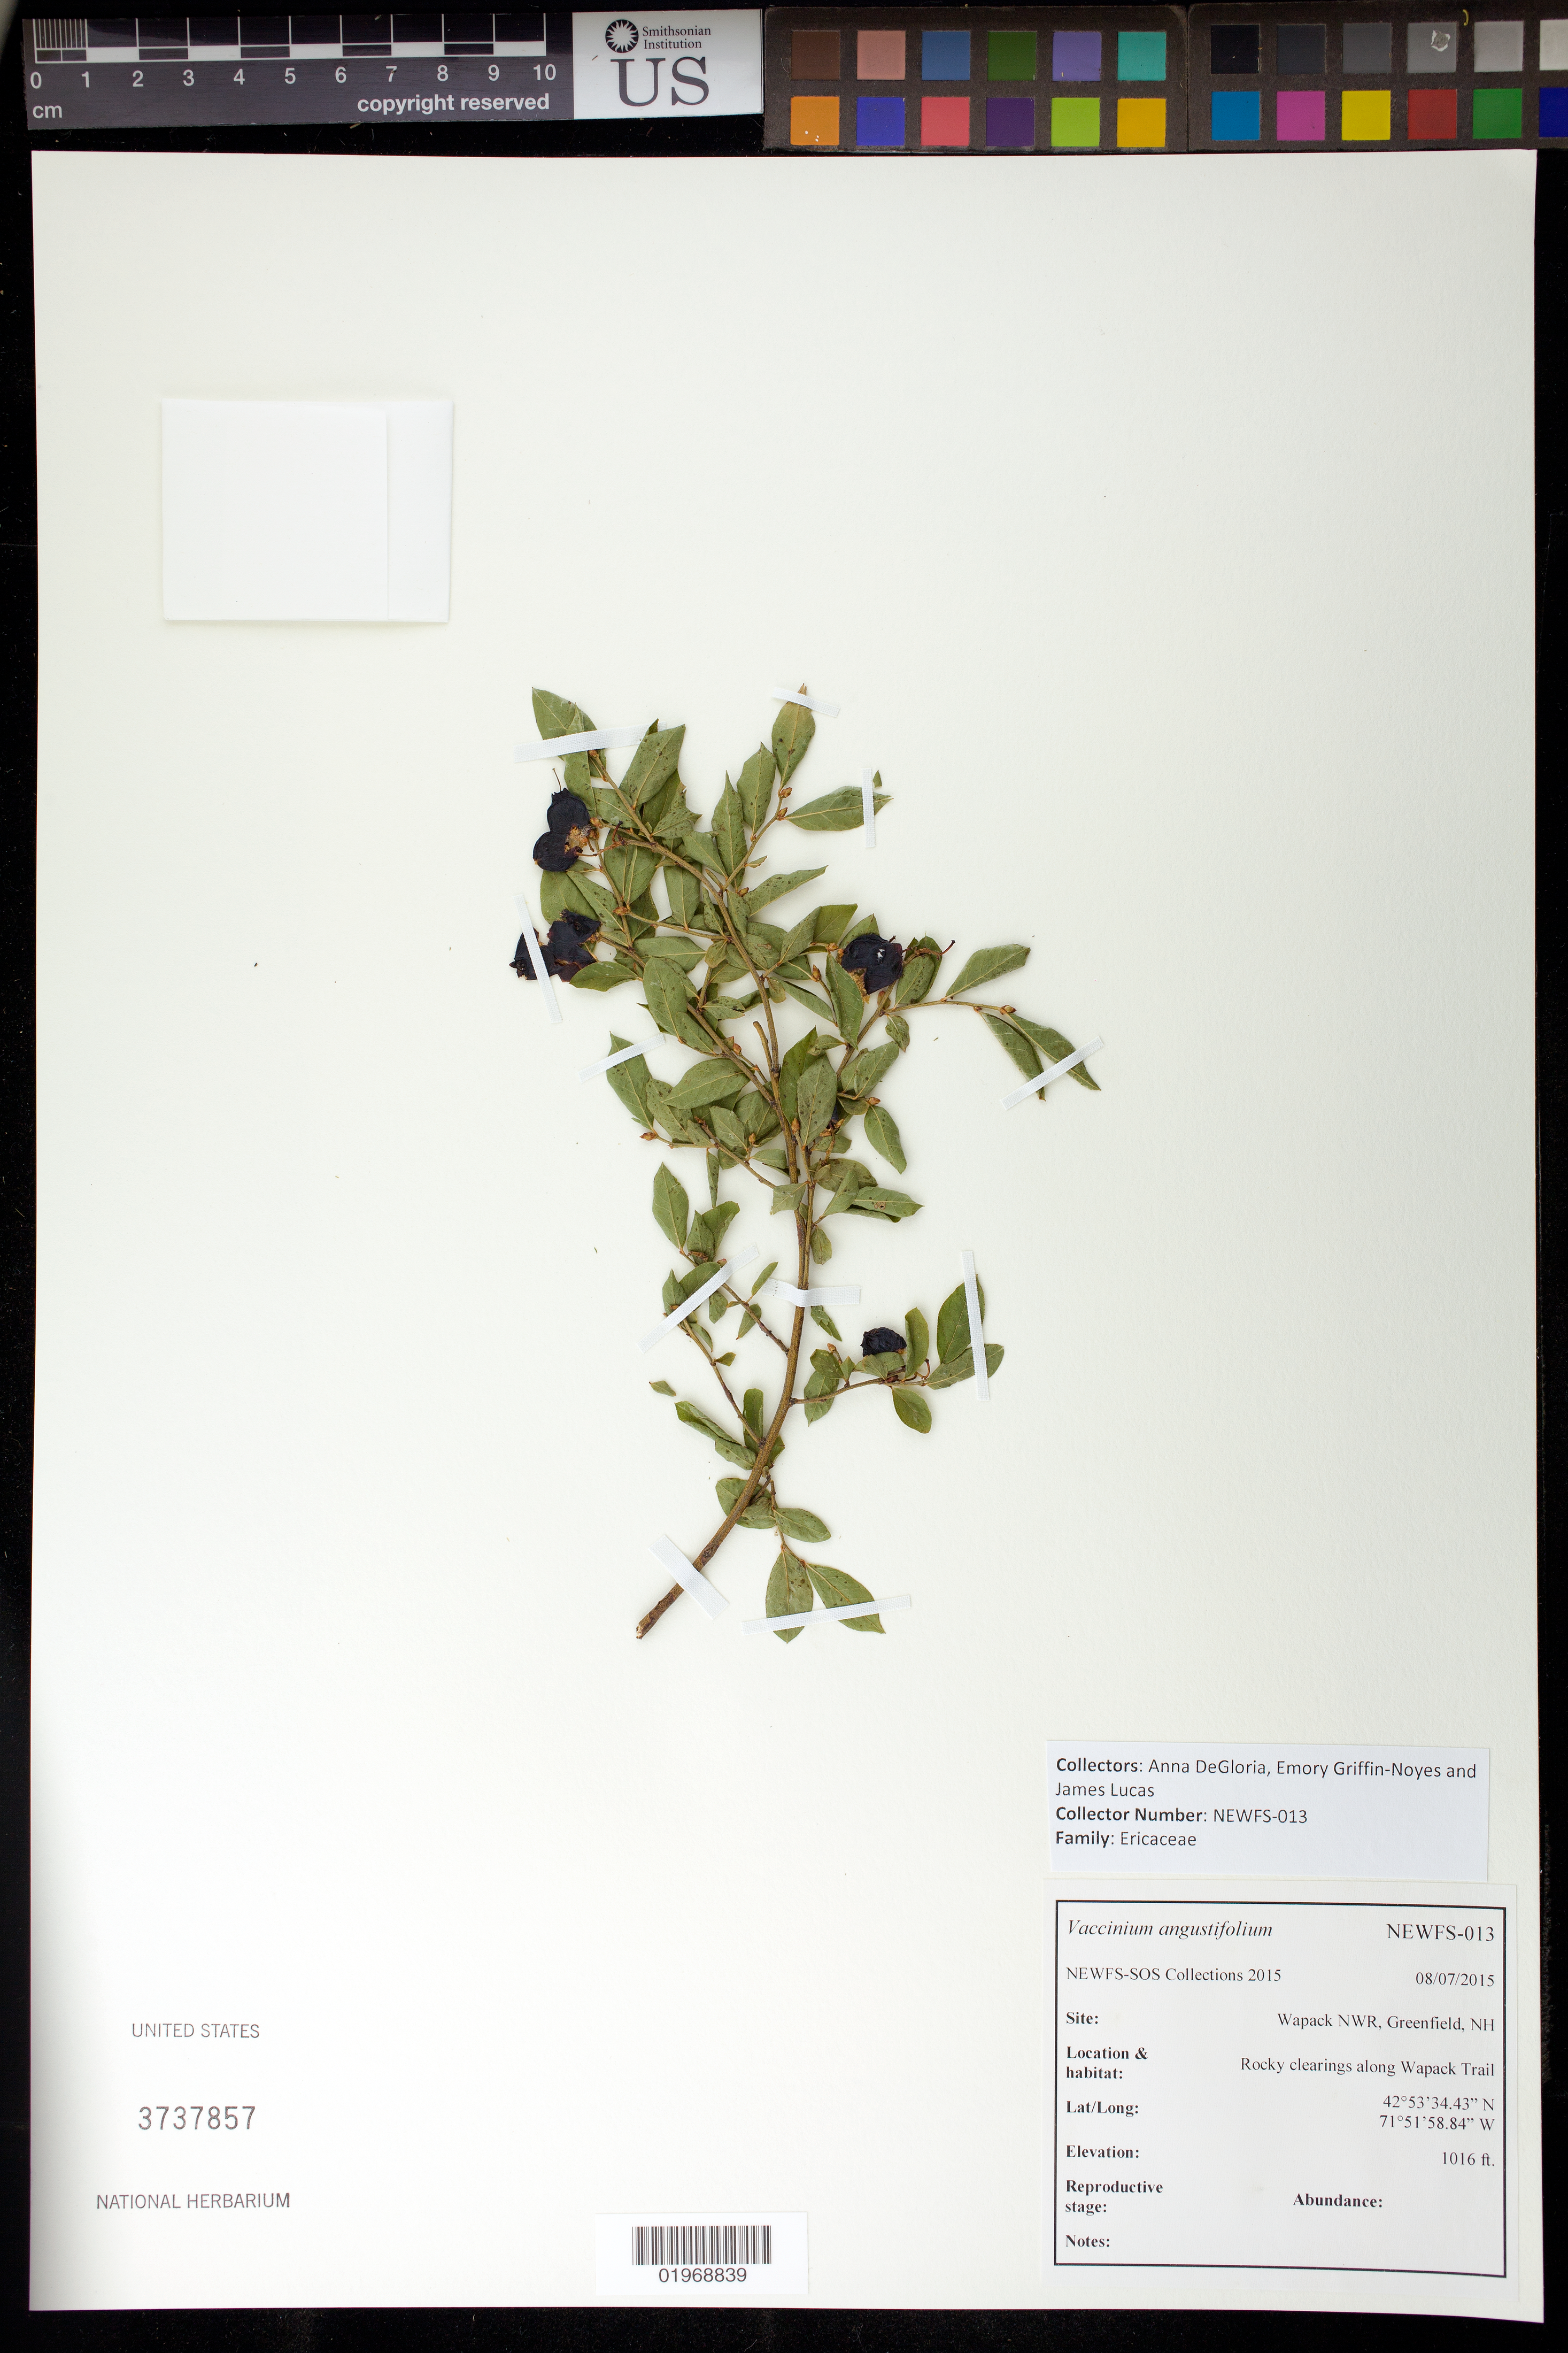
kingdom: Plantae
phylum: Tracheophyta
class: Magnoliopsida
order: Ericales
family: Ericaceae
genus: Vaccinium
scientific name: Vaccinium angustifolium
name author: Aiton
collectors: A. DeGloria, E. Griffin-Noyes & J. Lucas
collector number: NEWFS-013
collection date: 2015-08-07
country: United States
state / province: New Hampshire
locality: Wapack NWR, along Wapack Trail, Greenfield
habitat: Rocky clearings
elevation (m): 310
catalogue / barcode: US 3737857